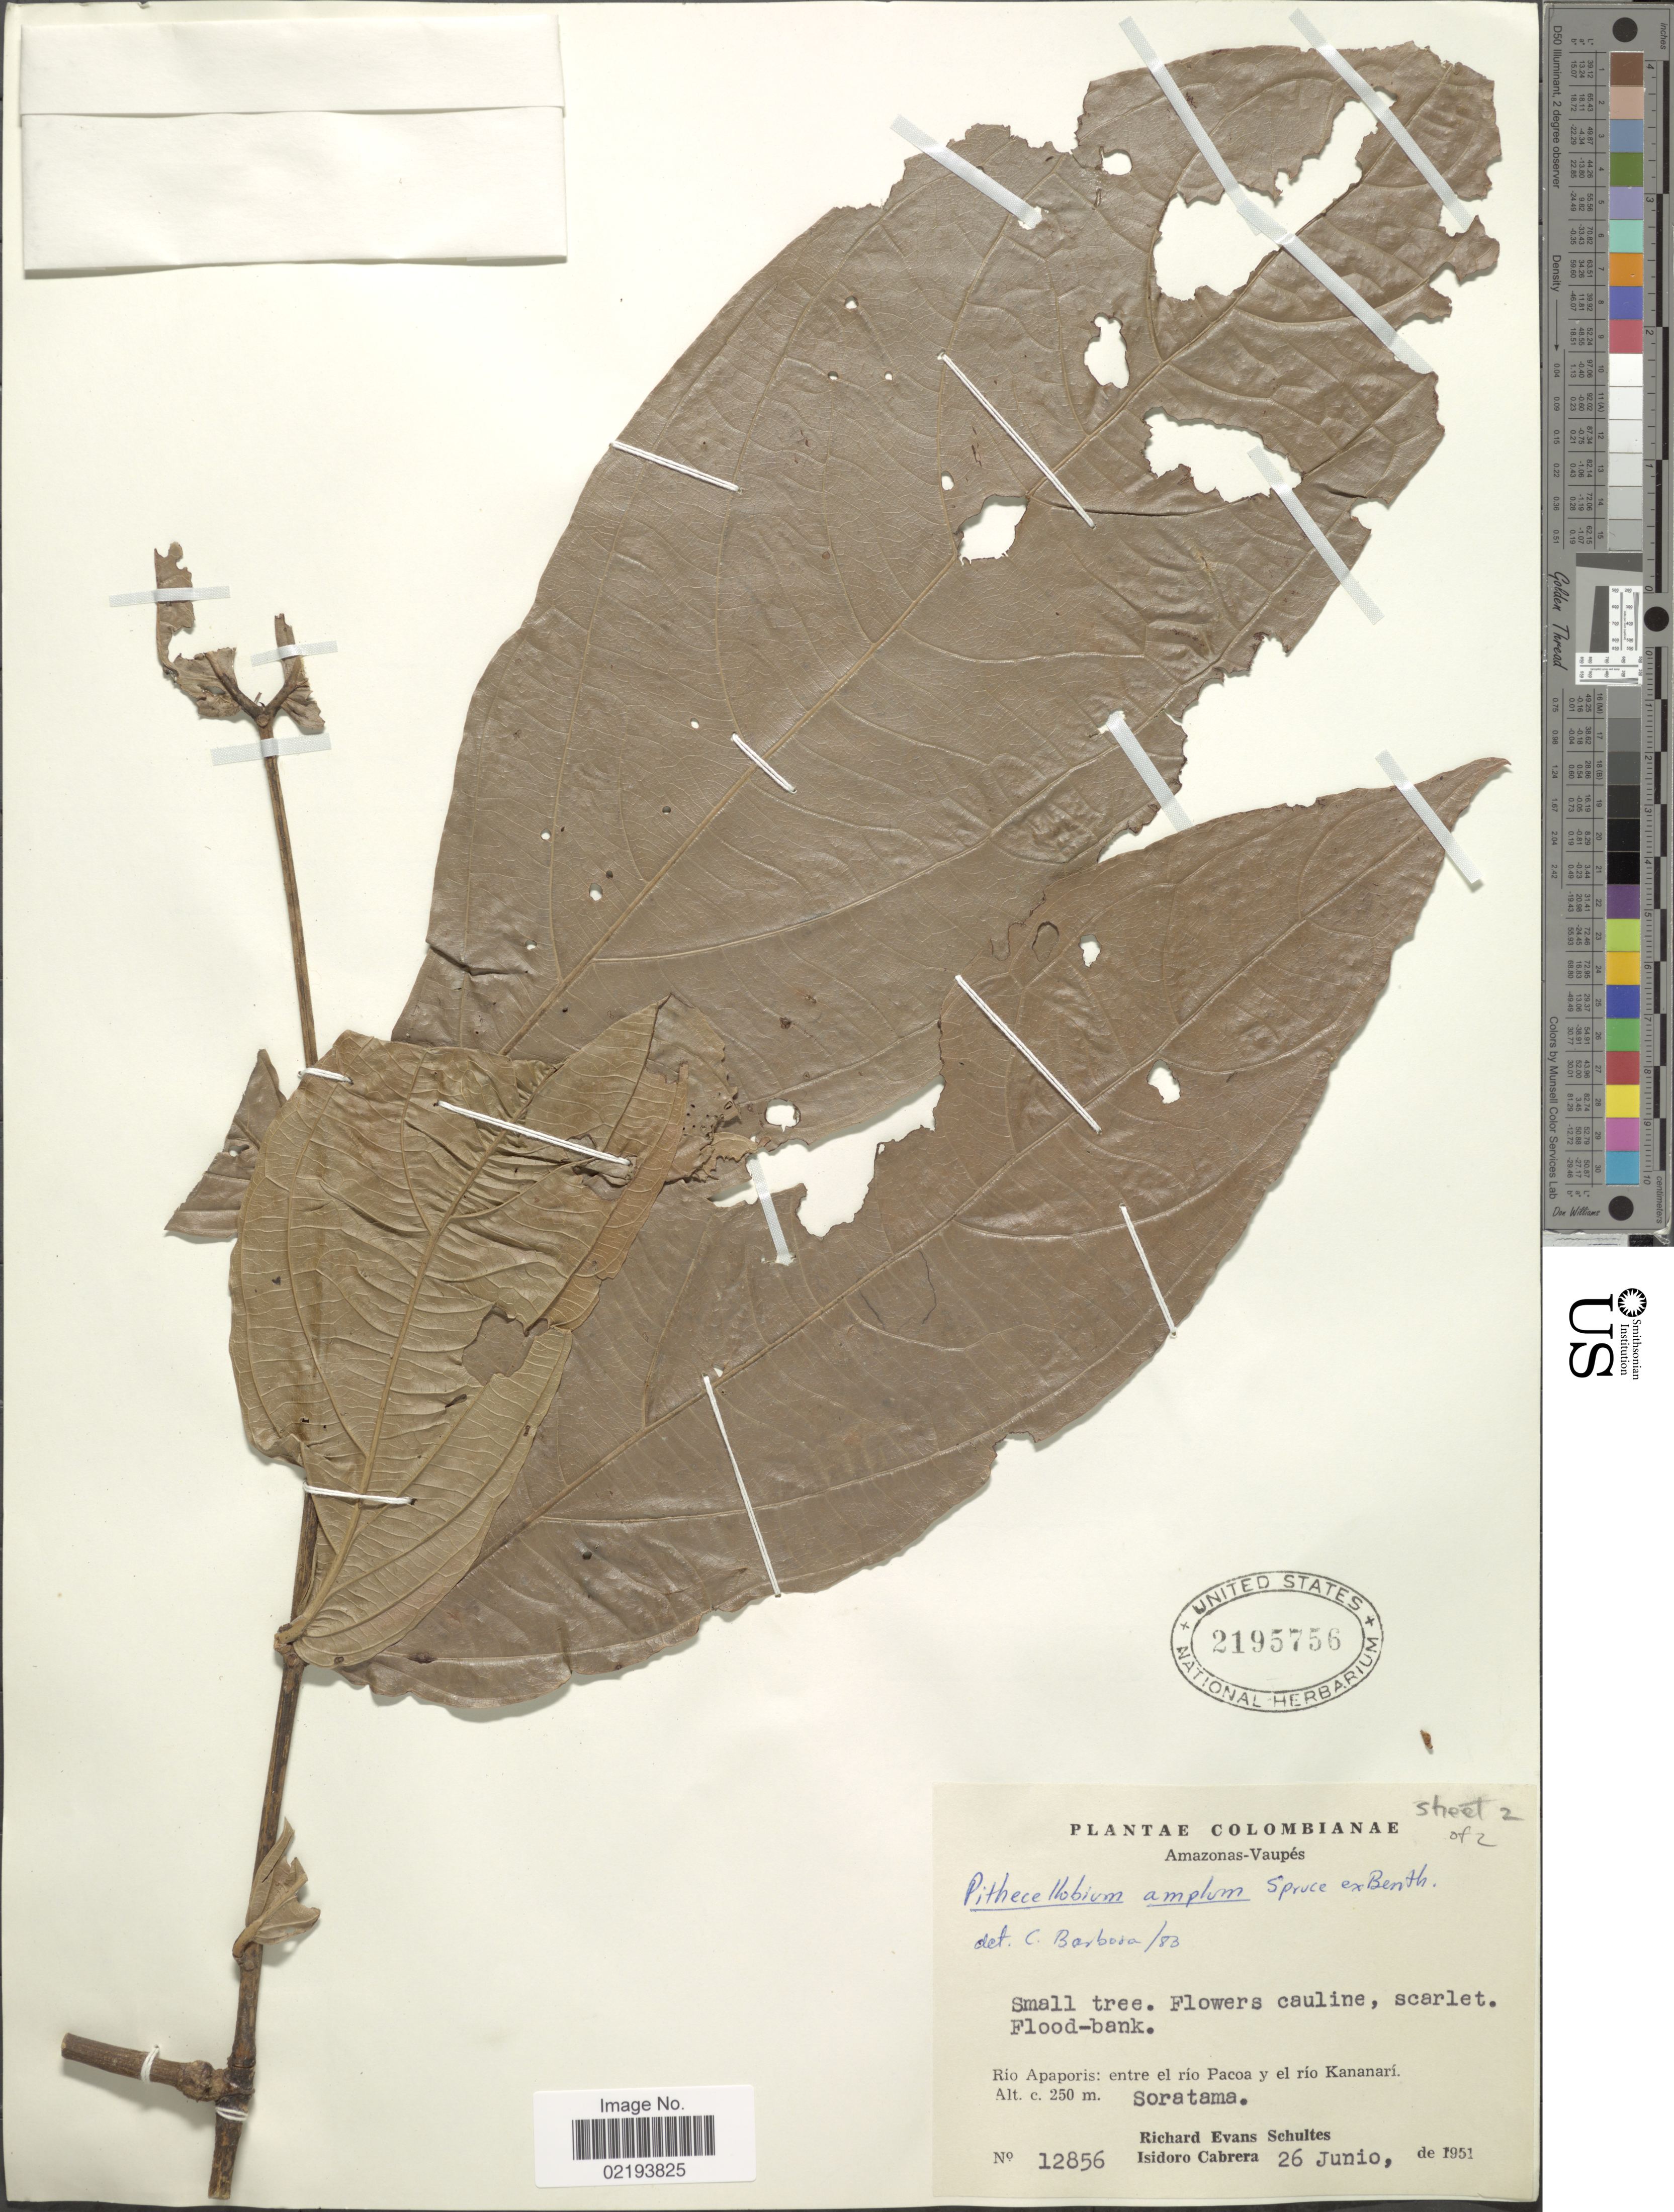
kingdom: Plantae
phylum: Tracheophyta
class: Magnoliopsida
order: Fabales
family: Fabaceae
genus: Zygia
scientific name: Zygia ampla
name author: (Benth.) Pittier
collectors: R. E. Schultes & I. Cabrera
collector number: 12856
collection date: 1951-06-26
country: Colombia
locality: Amazonas-Vaupés, Río Apaporis: entre el río Pacoa y el río Kananarí, Soratama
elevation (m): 250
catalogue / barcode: US 2195756